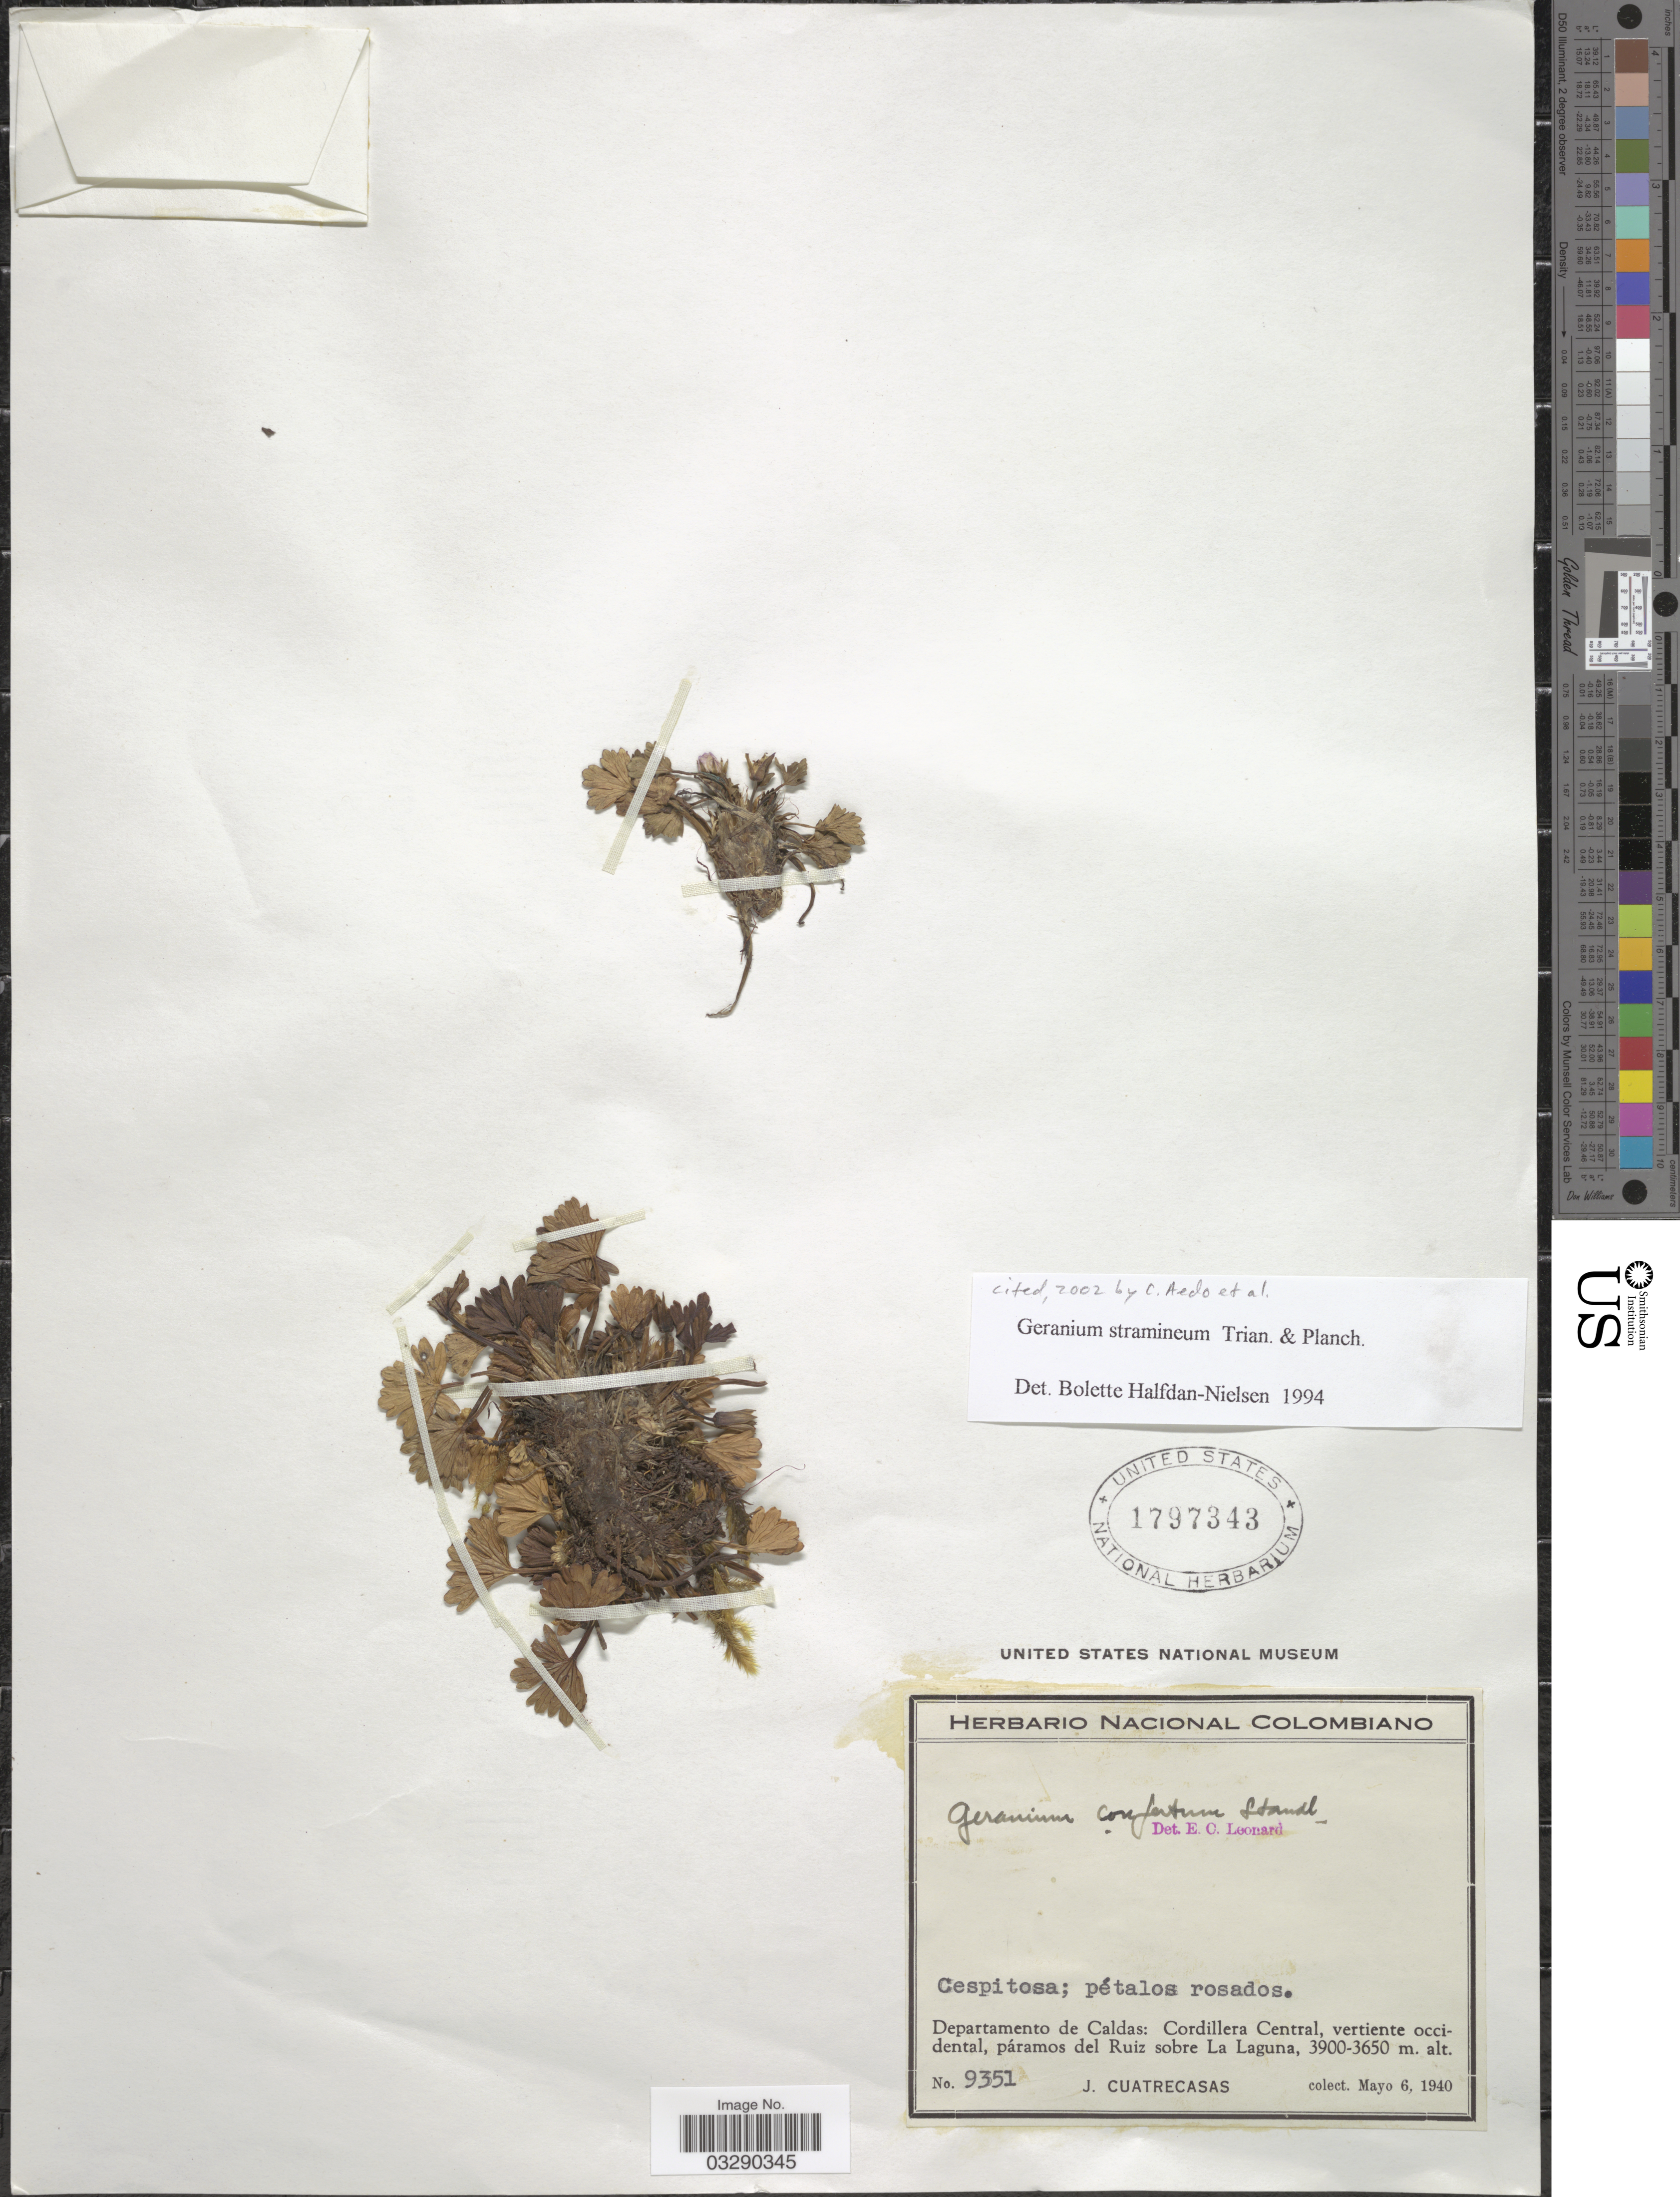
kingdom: Plantae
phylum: Tracheophyta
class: Magnoliopsida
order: Geraniales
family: Geraniaceae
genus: Geranium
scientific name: Geranium stramineum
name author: Triana & Planch.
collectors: J. Cuatrecasas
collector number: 9351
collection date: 1940-05-06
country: Colombia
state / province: Caldas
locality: Departamento de Caldas: Cordillera Central, vertiente occidental, páramos del Ruiz sobre La Laguna.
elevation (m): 3650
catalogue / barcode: US 1797343